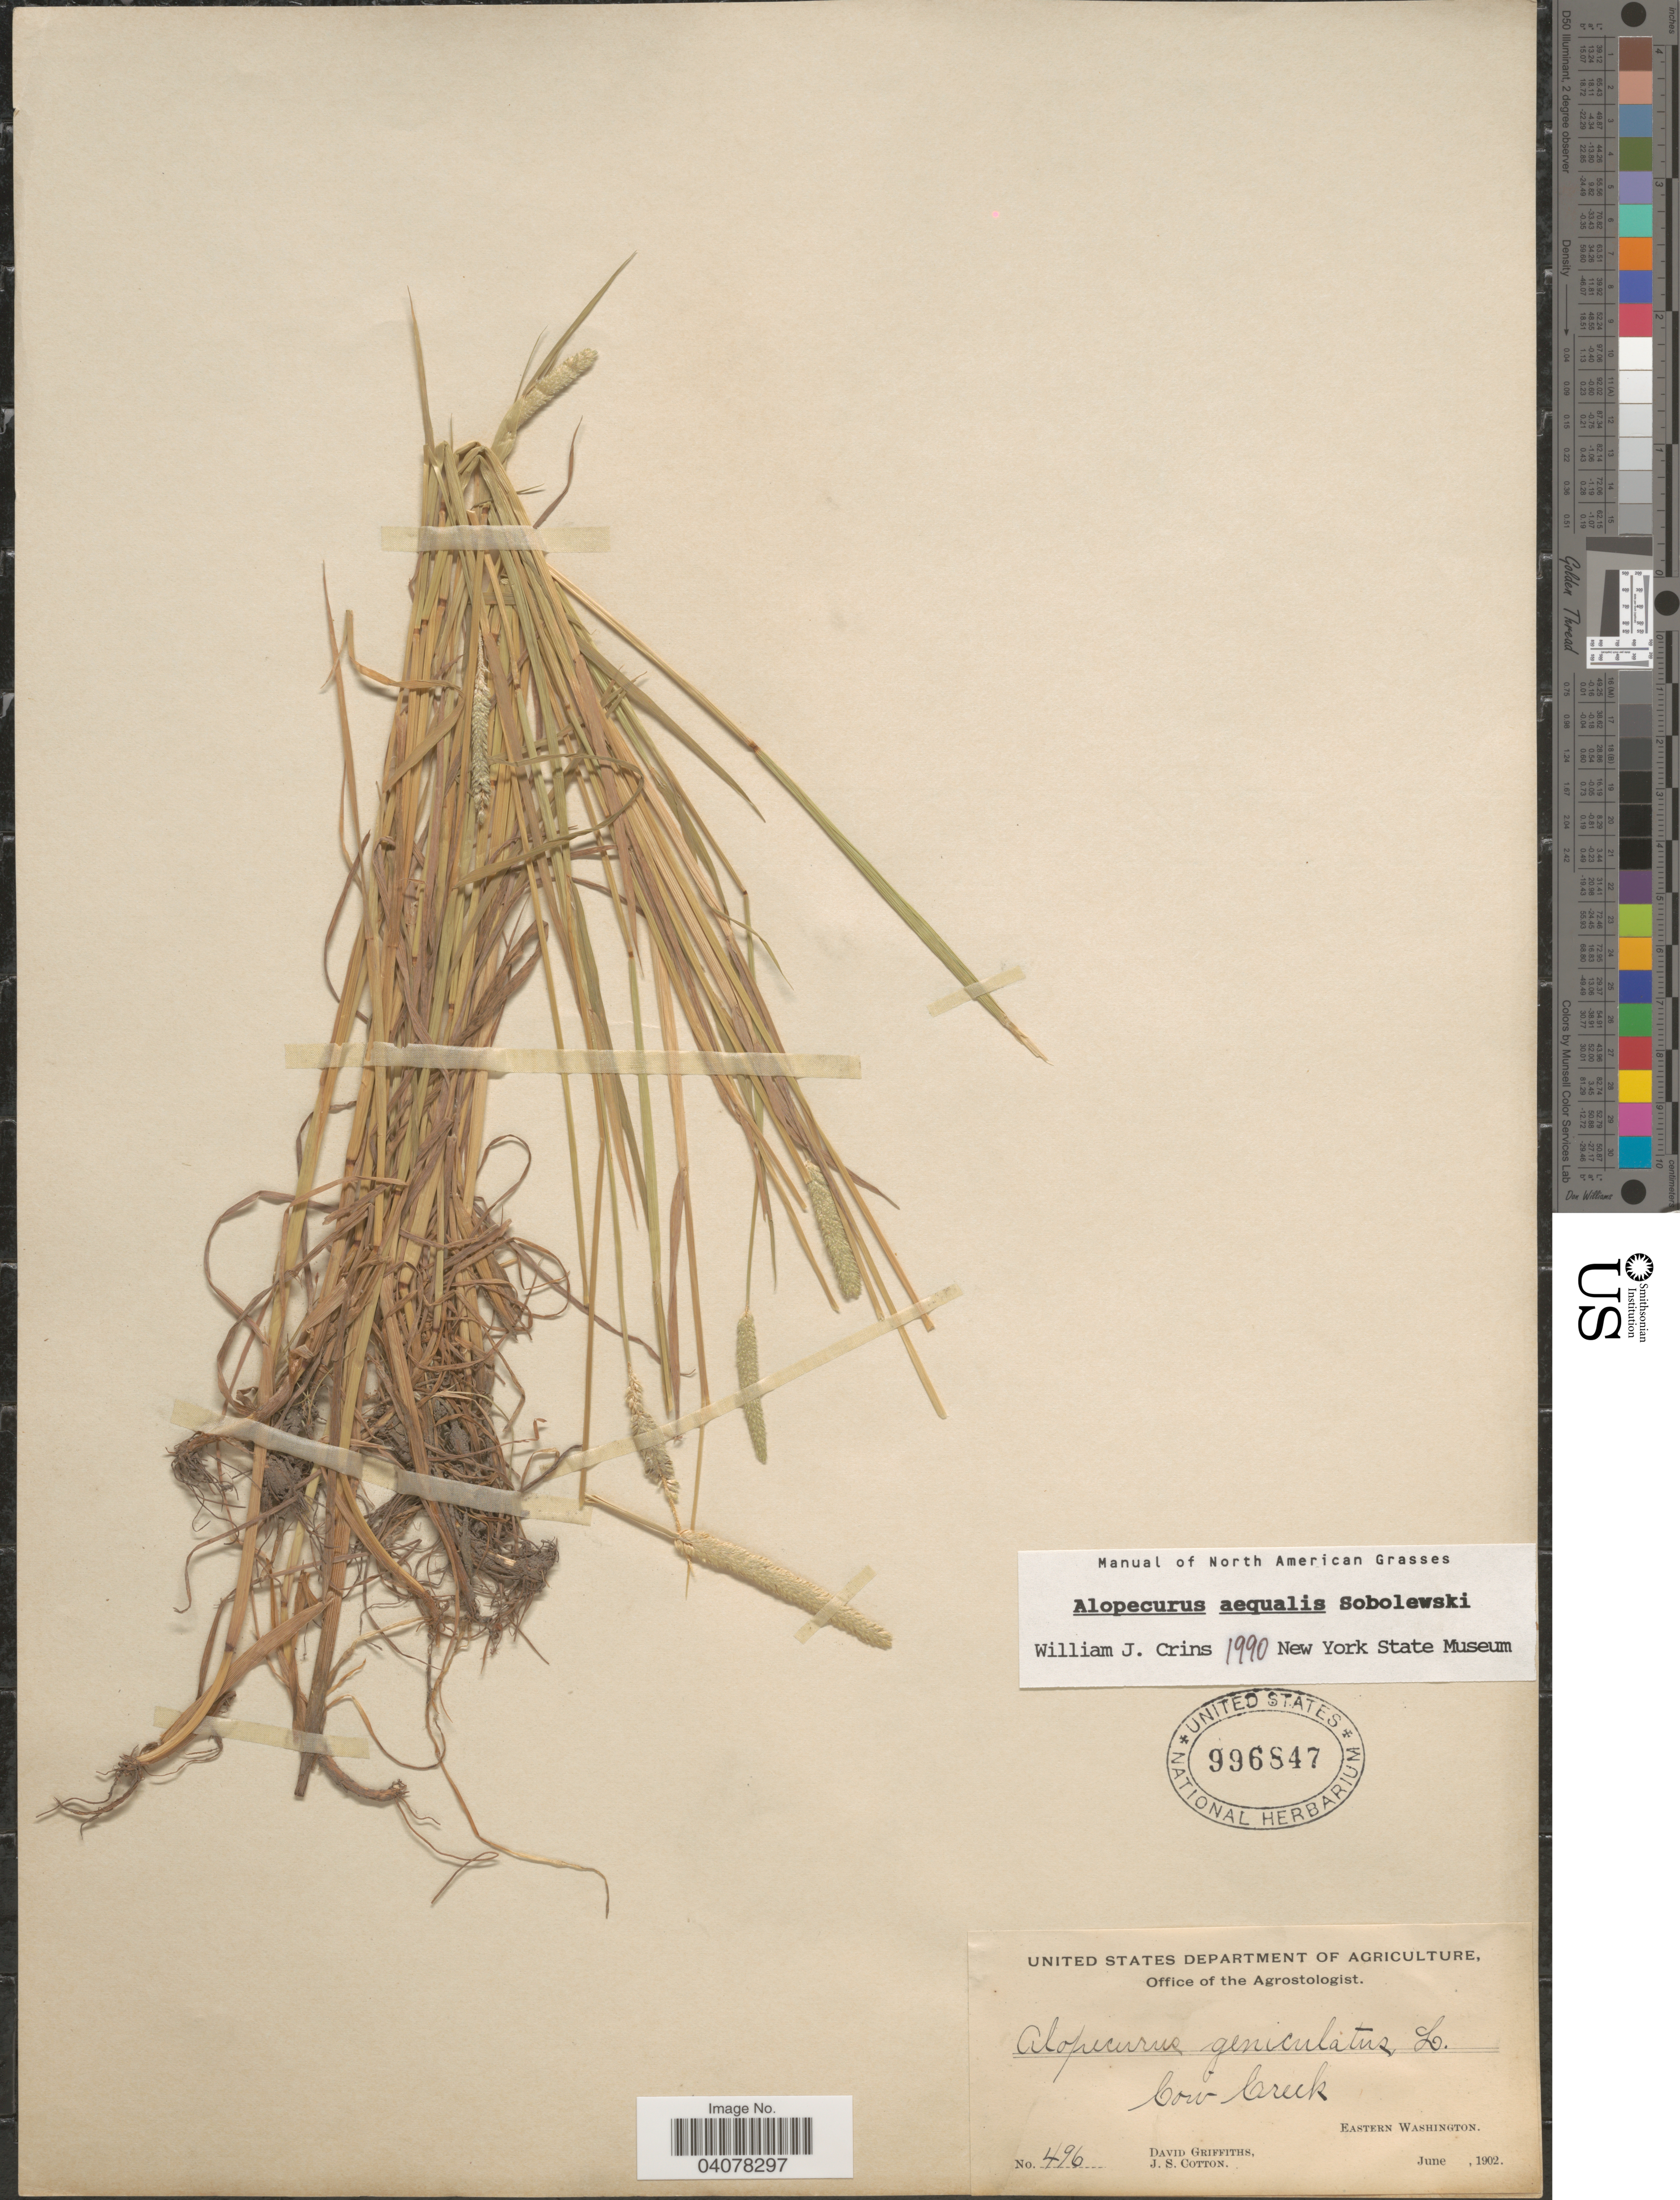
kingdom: Plantae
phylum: Tracheophyta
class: Liliopsida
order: Poales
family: Poaceae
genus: Alopecurus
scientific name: Alopecurus aequalis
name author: Sobol.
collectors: D. Griffiths & J. S. Cotton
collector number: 496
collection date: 1902-06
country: United States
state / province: Washington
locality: Cow Creek. Eastern Washington.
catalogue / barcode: US 996847